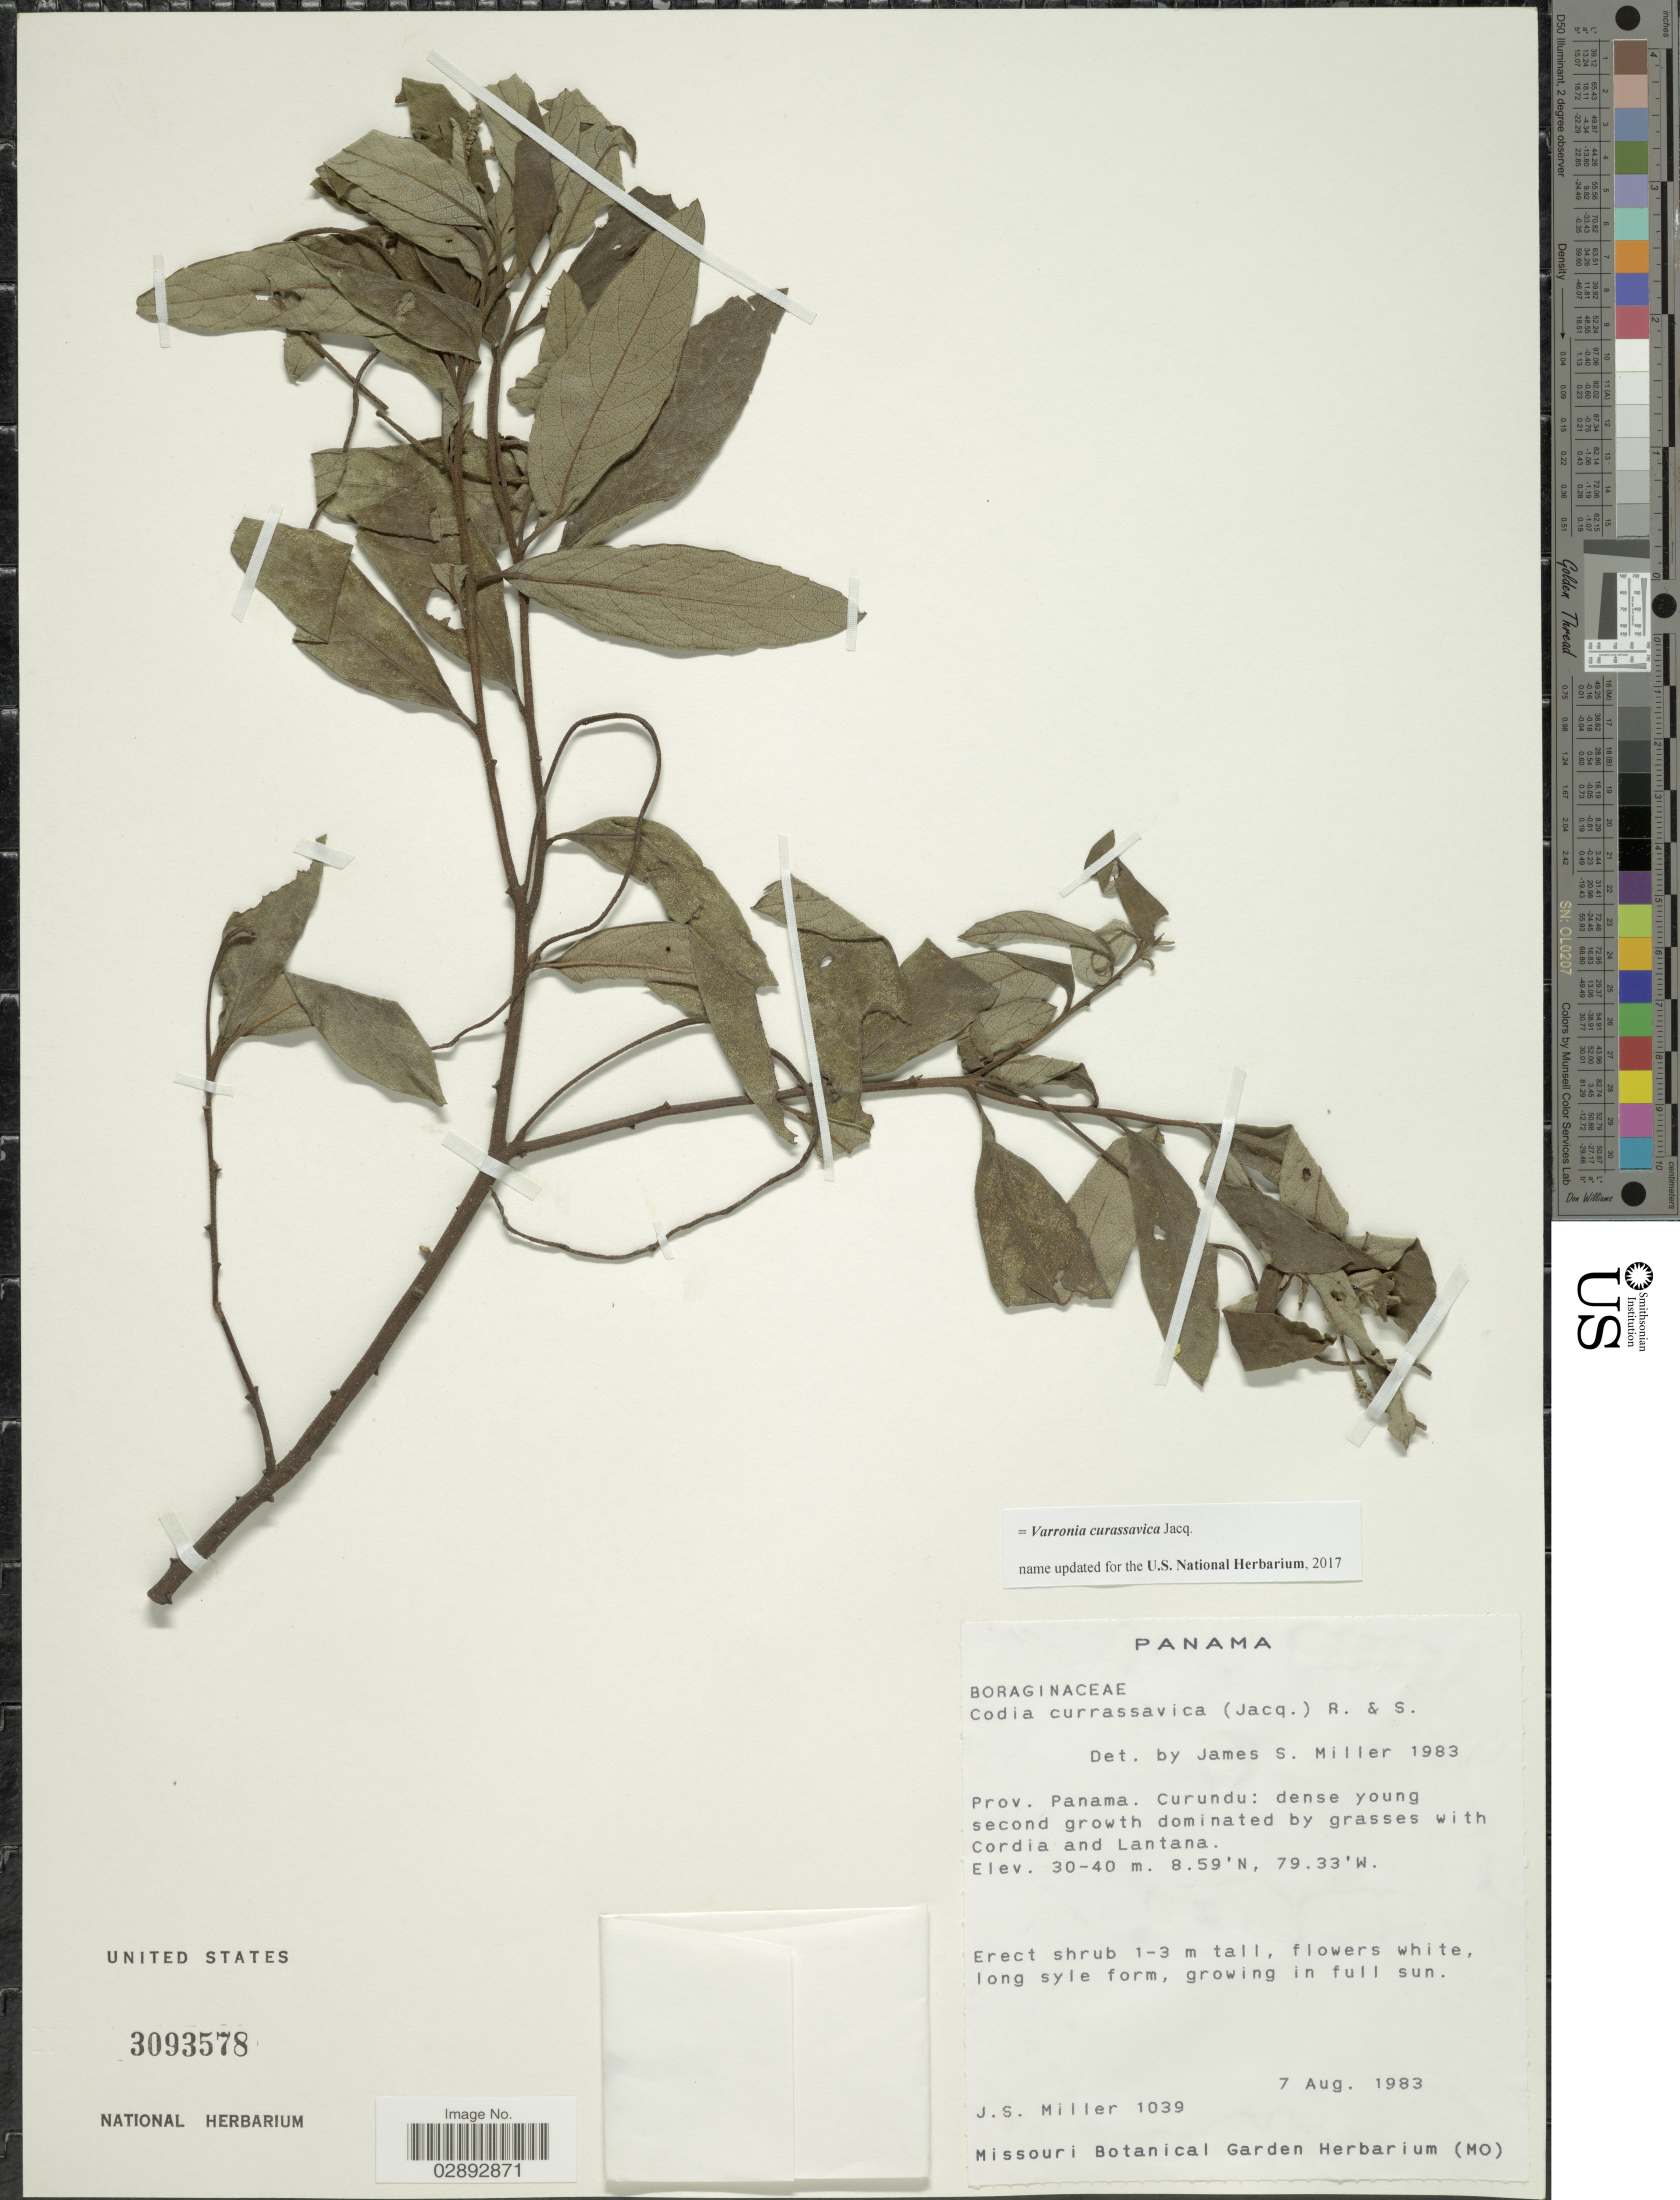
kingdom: Plantae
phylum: Tracheophyta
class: Magnoliopsida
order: Boraginales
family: Cordiaceae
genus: Varronia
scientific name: Varronia curassavica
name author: Jacq.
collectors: J. S. Miller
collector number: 1039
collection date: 1983-08-07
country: Panama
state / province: Panamá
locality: Prov. Panama. Curundu.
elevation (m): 30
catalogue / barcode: US 3093578